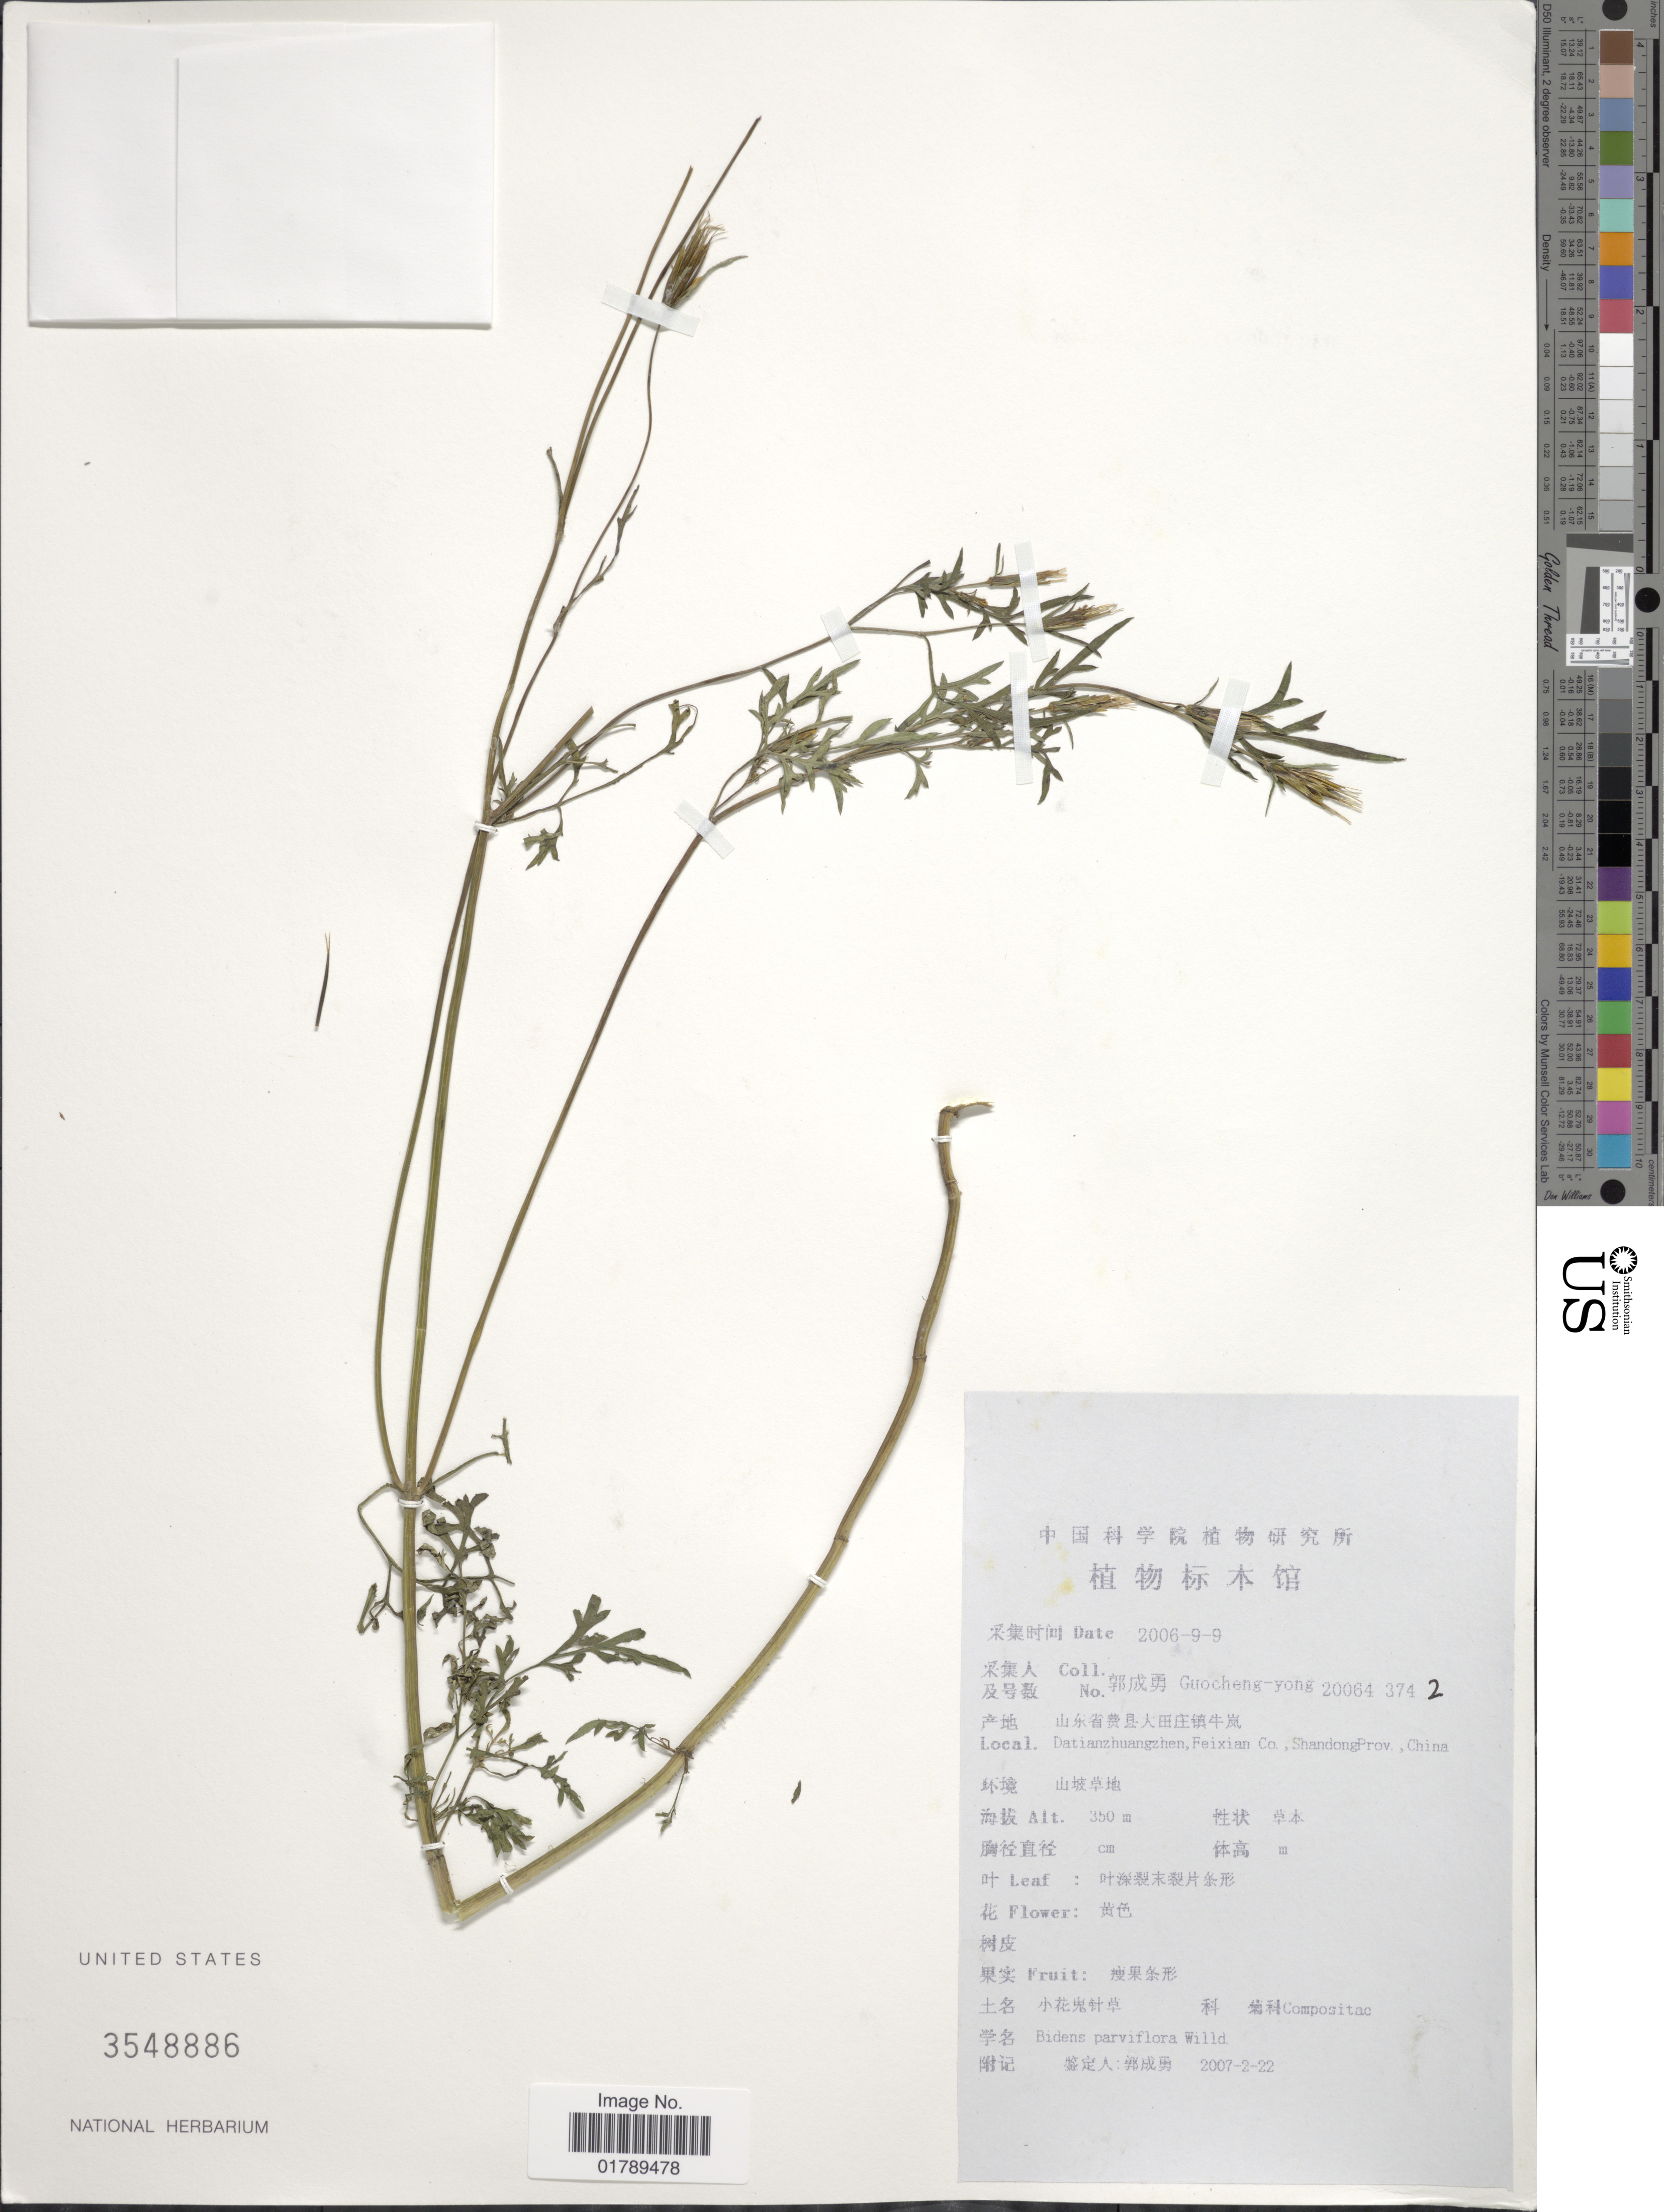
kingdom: Plantae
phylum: Tracheophyta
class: Magnoliopsida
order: Asterales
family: Asteraceae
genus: Bidens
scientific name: Bidens parviflora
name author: Willd.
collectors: Guo cheng-yong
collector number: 20064 374 2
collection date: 2006-09-09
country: China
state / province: Shandong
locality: Datianzhuangzhen, Feixian Co. ShandongProv., China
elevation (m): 350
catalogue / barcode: US 3548886